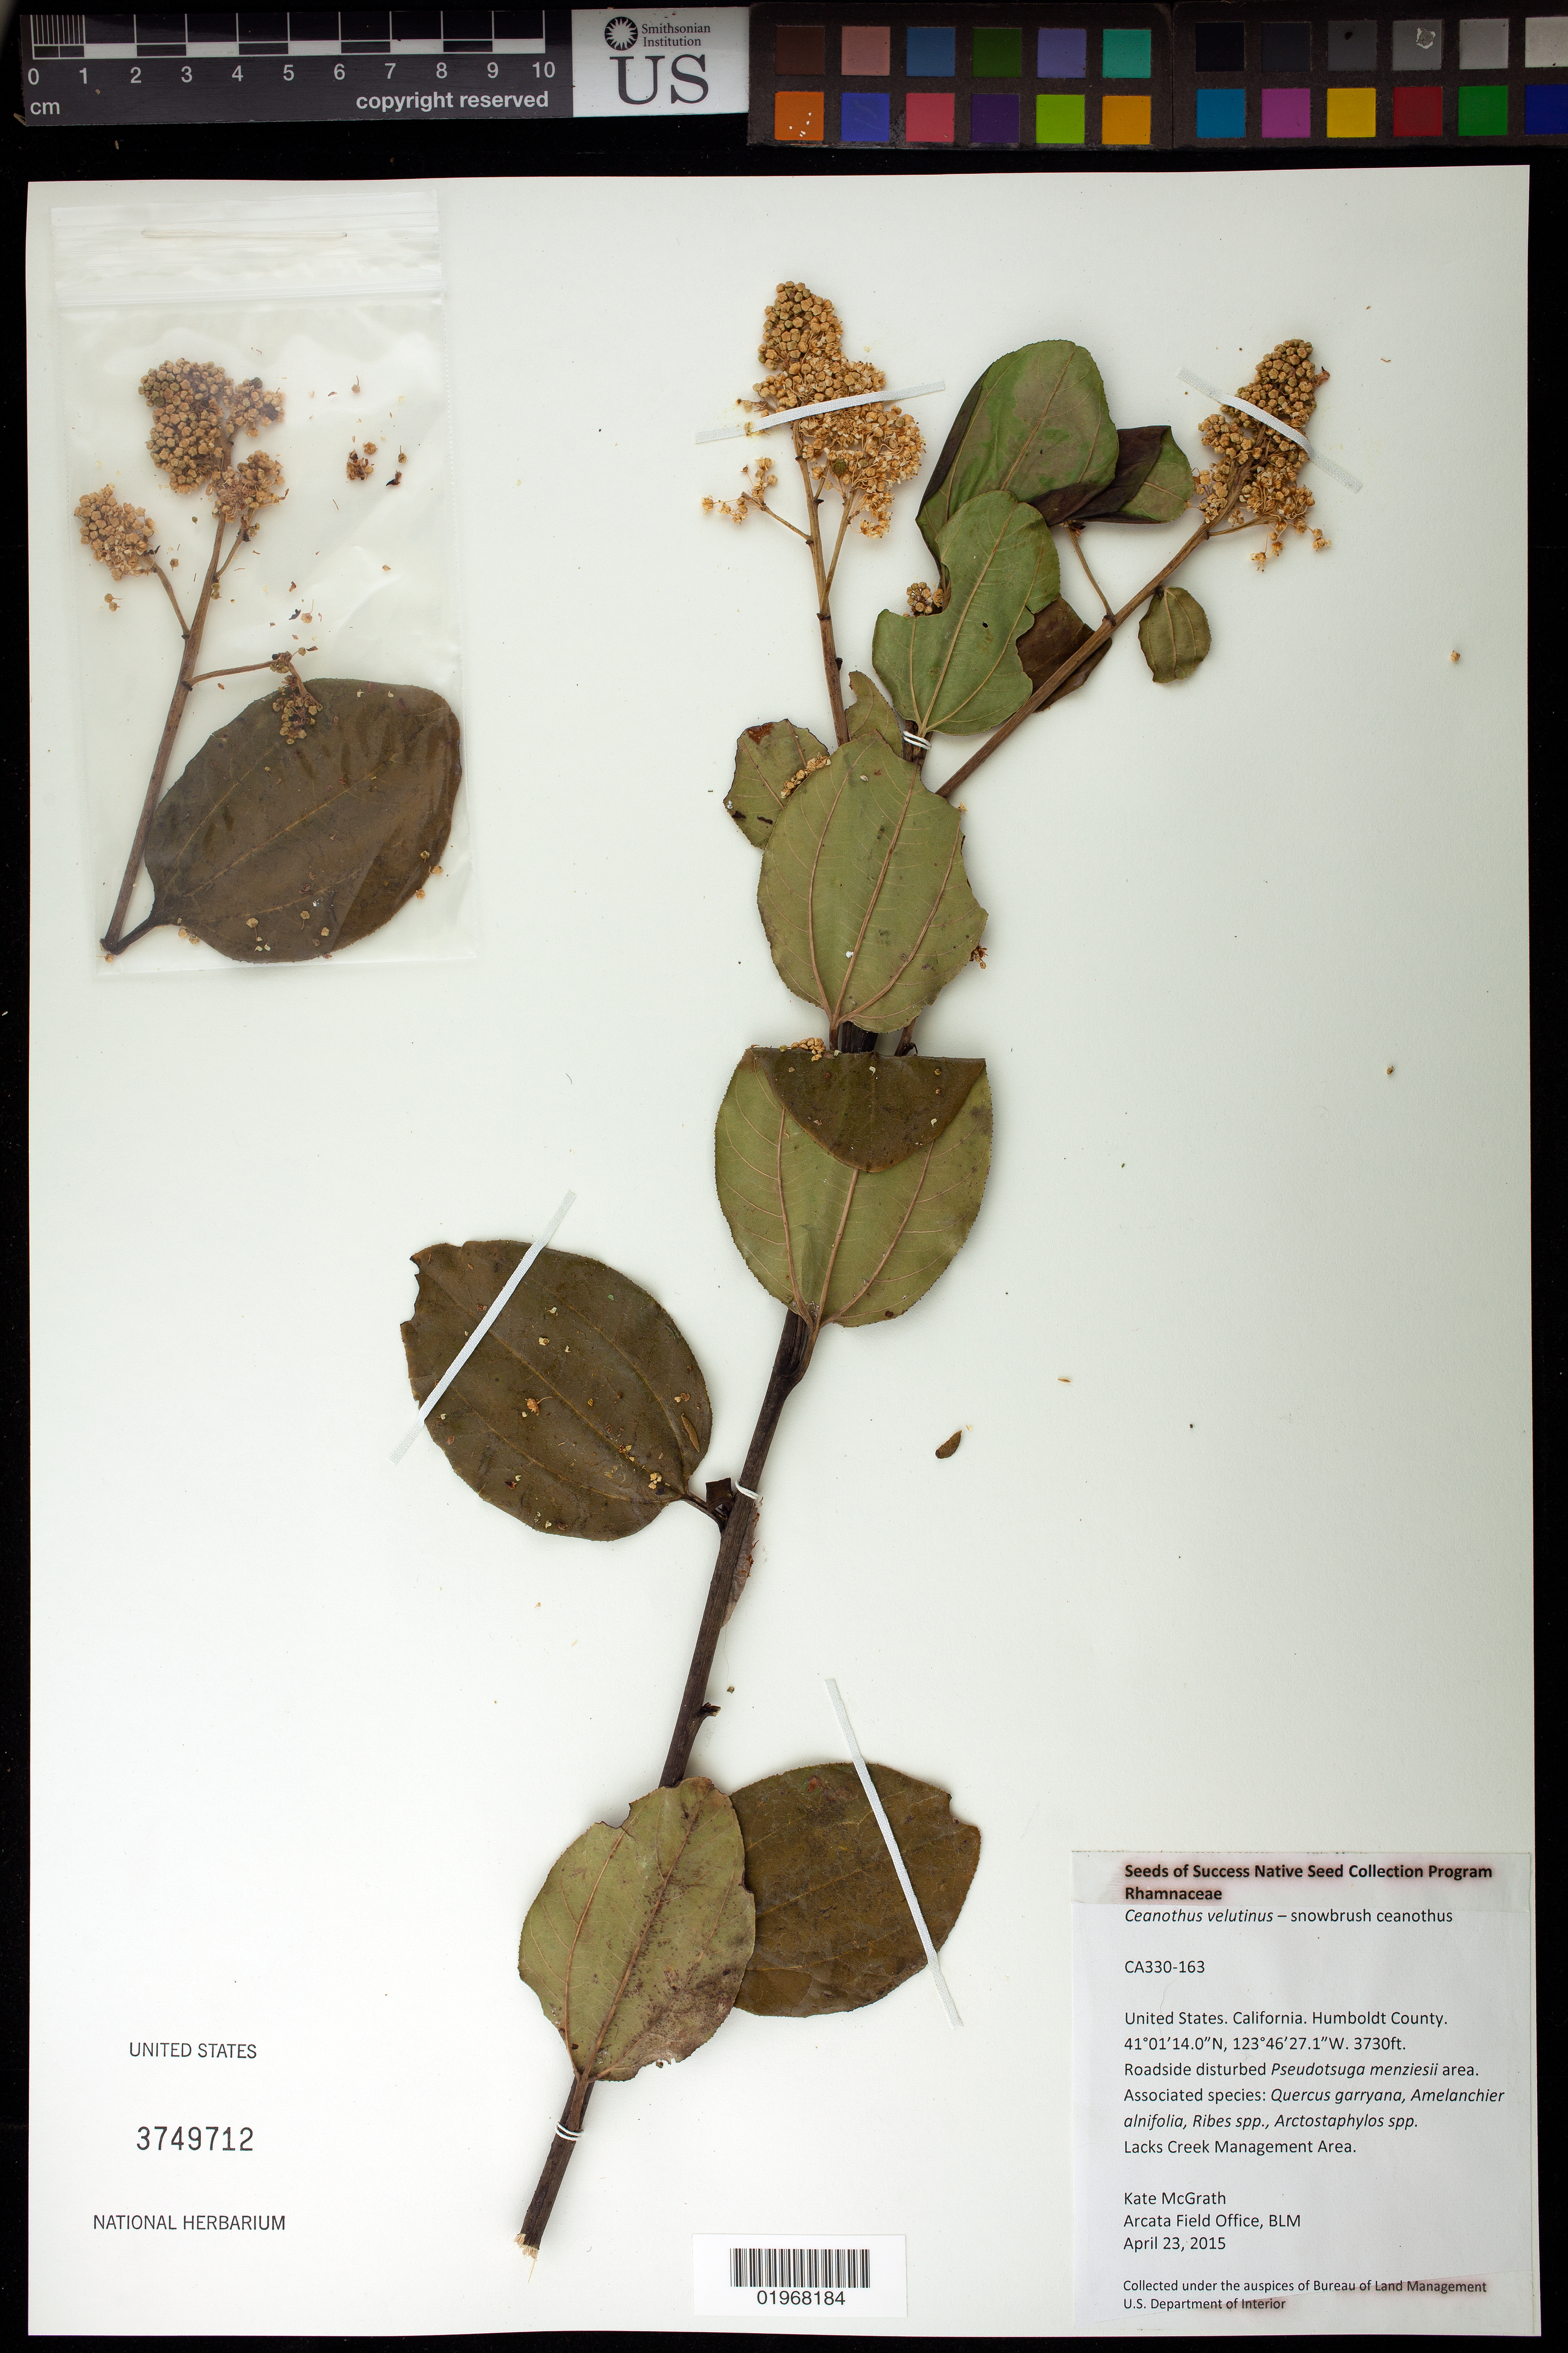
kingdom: Plantae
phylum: Tracheophyta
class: Magnoliopsida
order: Rosales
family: Rhamnaceae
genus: Ceanothus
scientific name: Ceanothus velutinus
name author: Douglas ex Hook.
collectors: K. McGrath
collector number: CA330-163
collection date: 2015-04-23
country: United States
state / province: California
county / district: Humbolt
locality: Lacks Creek Management Area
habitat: Roadside disturbed Pseudotsuga menziesii area. With Quercuss garryana, Ribes sp., ect.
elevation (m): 1137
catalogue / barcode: US 3749712